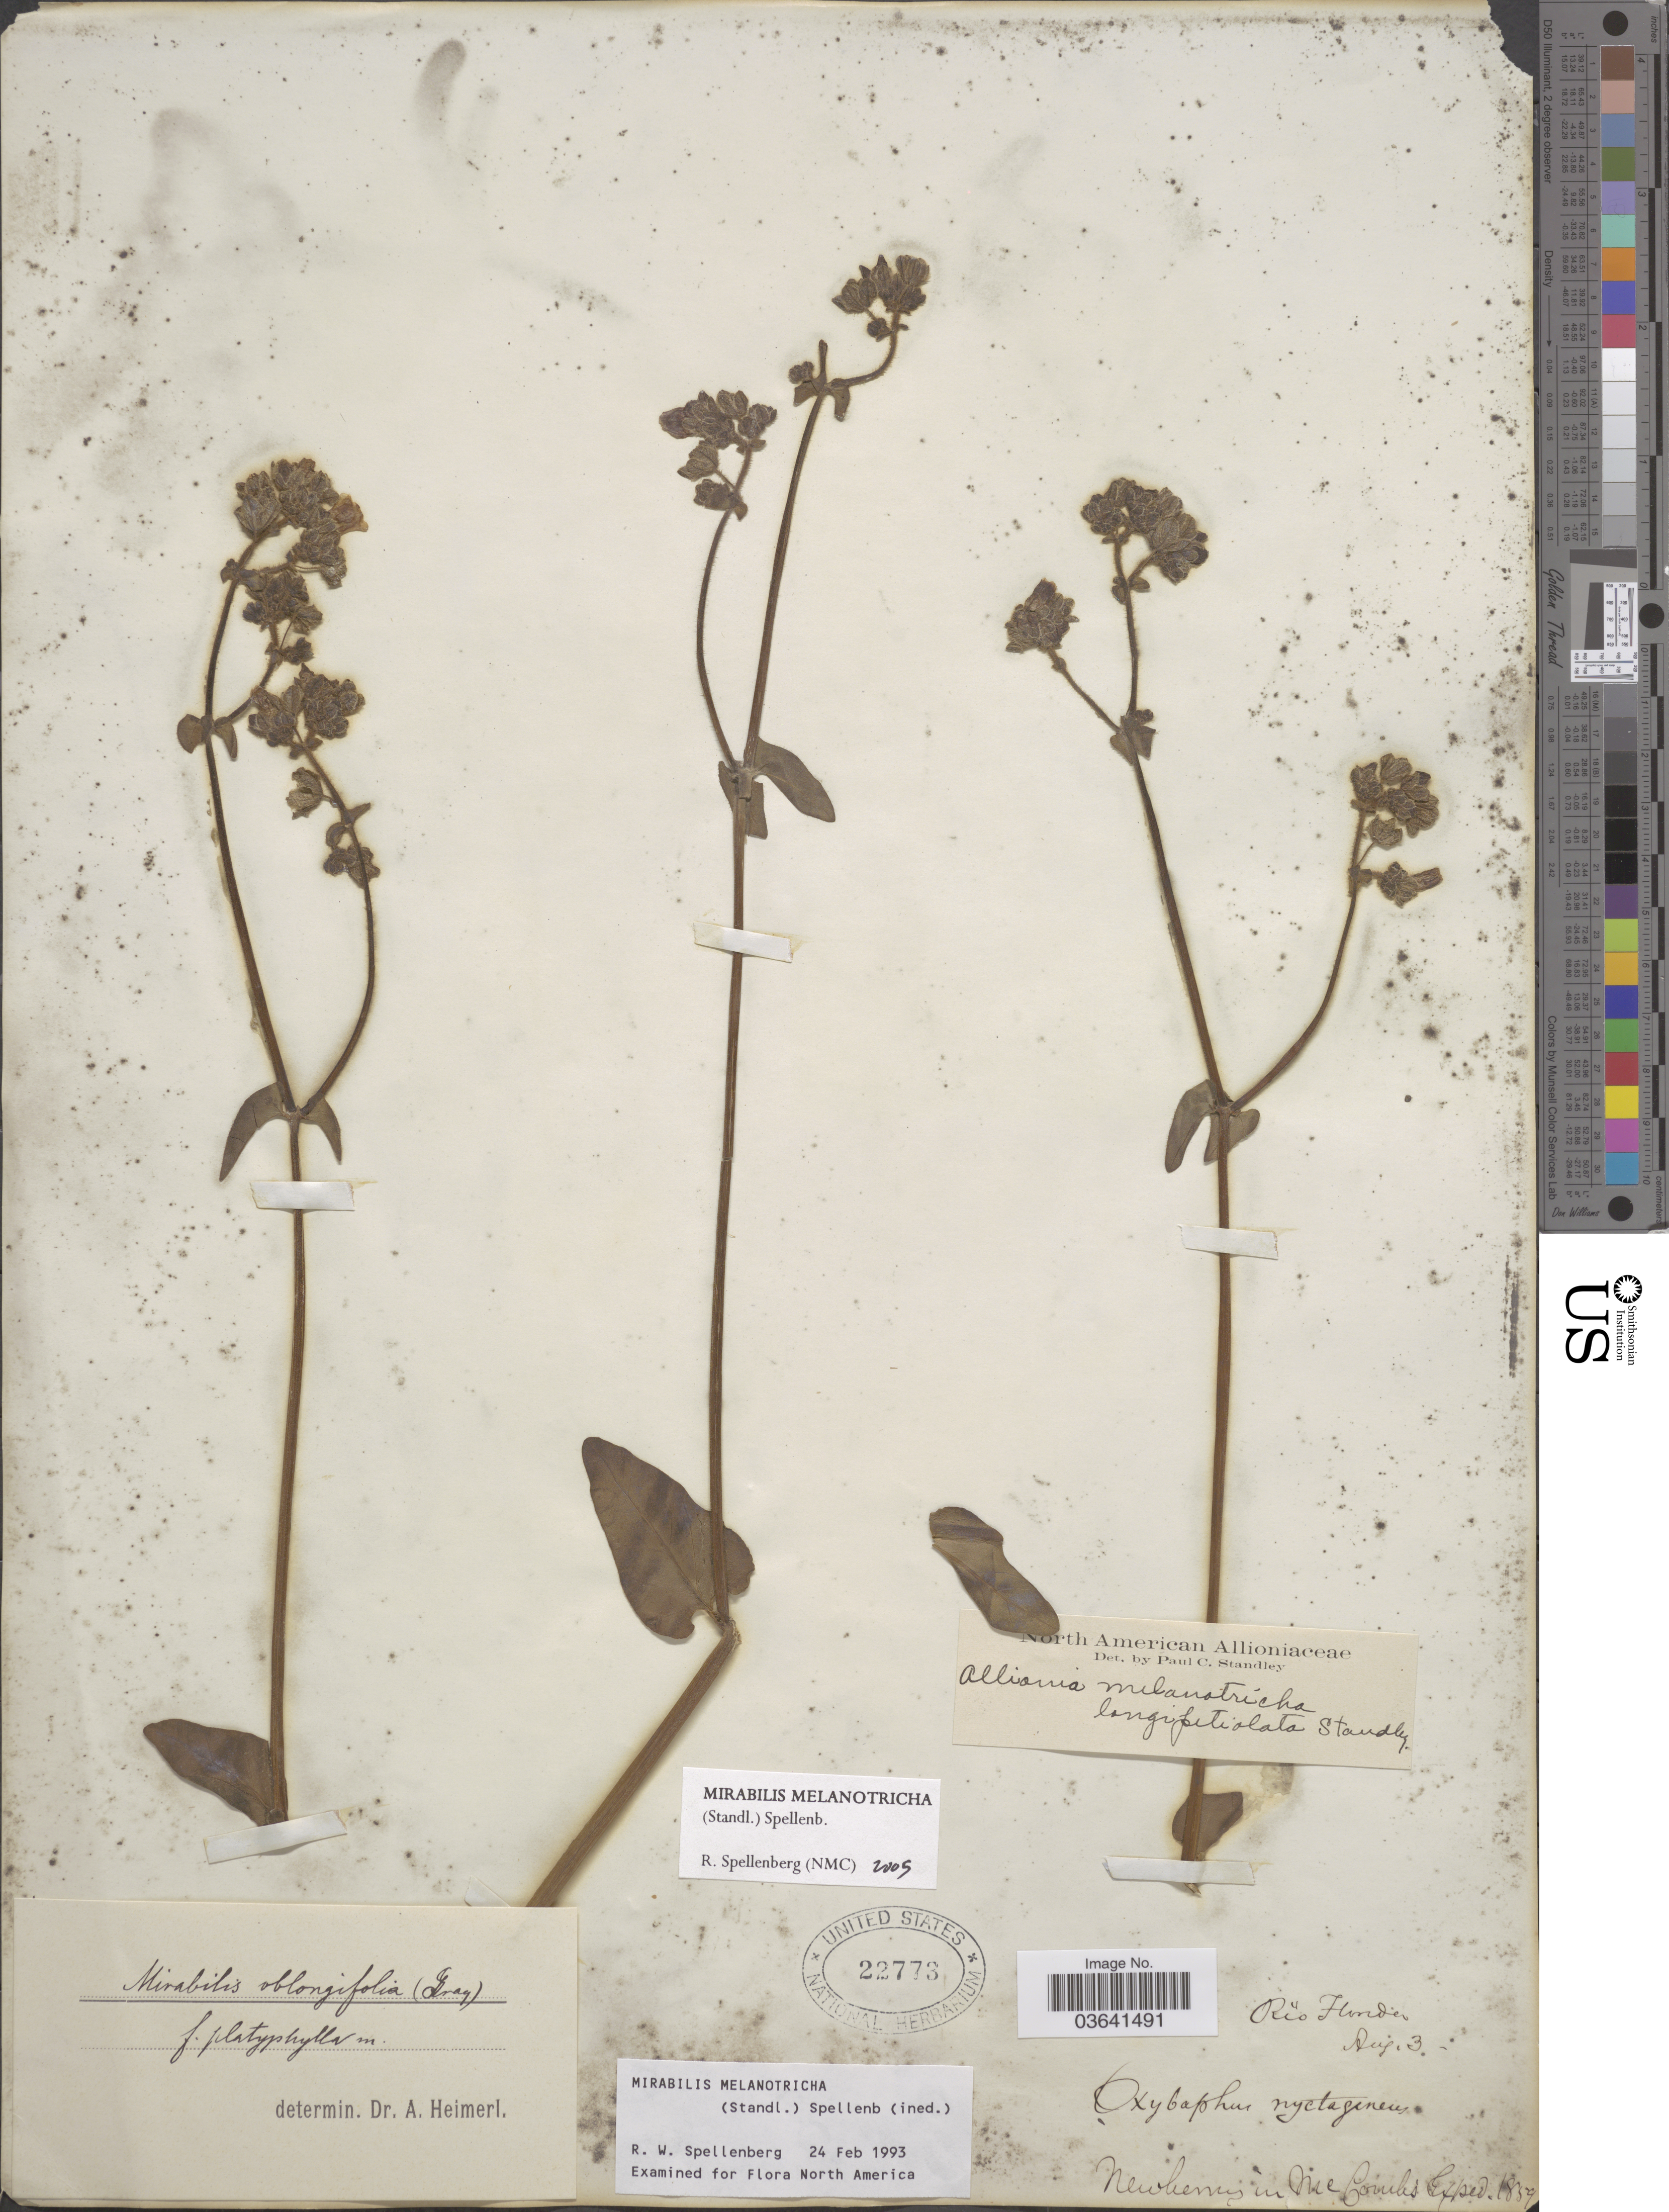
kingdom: Plantae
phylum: Tracheophyta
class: Magnoliopsida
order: Caryophyllales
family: Nyctaginaceae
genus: Mirabilis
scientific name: Mirabilis melanotricha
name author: (Standl.) Spellenb.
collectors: McCombs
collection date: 1859-08-03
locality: Rio Honda [interpreted].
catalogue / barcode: US 22773